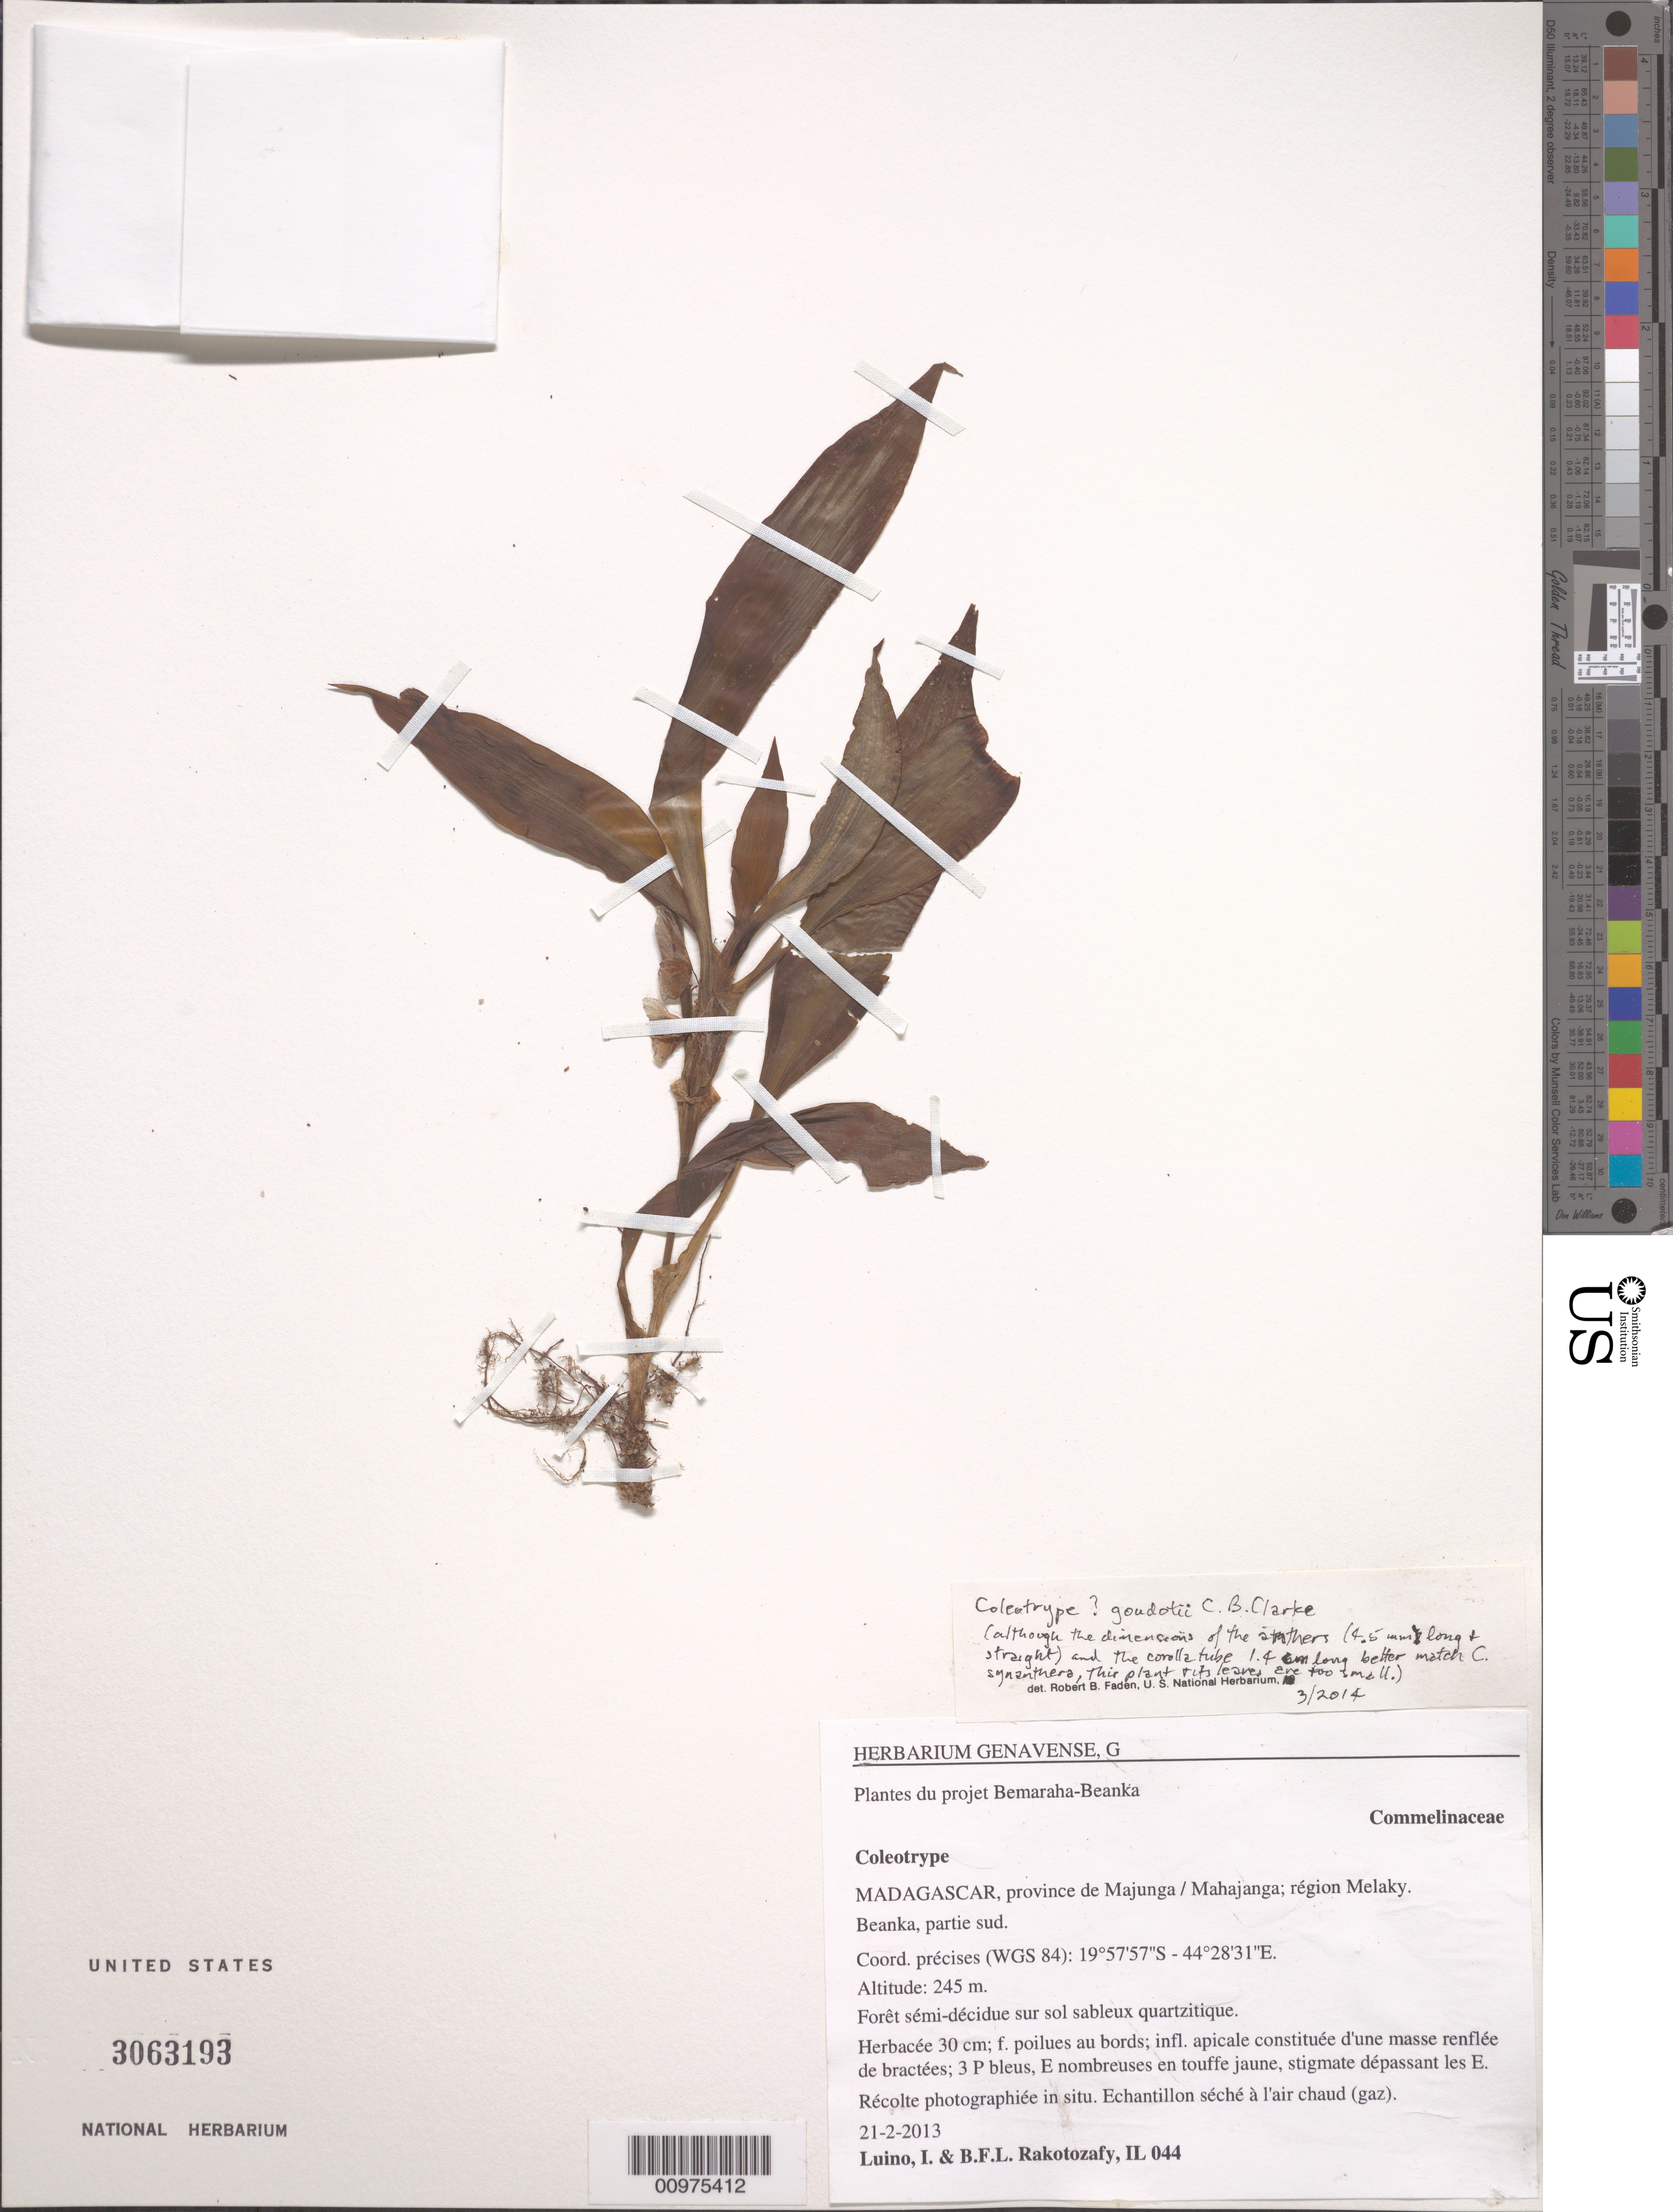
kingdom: Plantae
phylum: Tracheophyta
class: Liliopsida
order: Commelinales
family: Commelinaceae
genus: Coleotrype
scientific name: Coleotrype goudotii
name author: C.B. Clarke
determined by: Faden, Robert B., (US), Smithsonian Institution - National Museum of Natural History (UNITED STATES)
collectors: I. Luino & B. Rakotozafy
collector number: IL 044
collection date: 2013-02-21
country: Madagascar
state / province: Melaky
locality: région Melaky Beanka, partie sud.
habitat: Forêt séme-décidue sur sol sableux quartzitique.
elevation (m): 245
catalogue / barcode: US 3063193